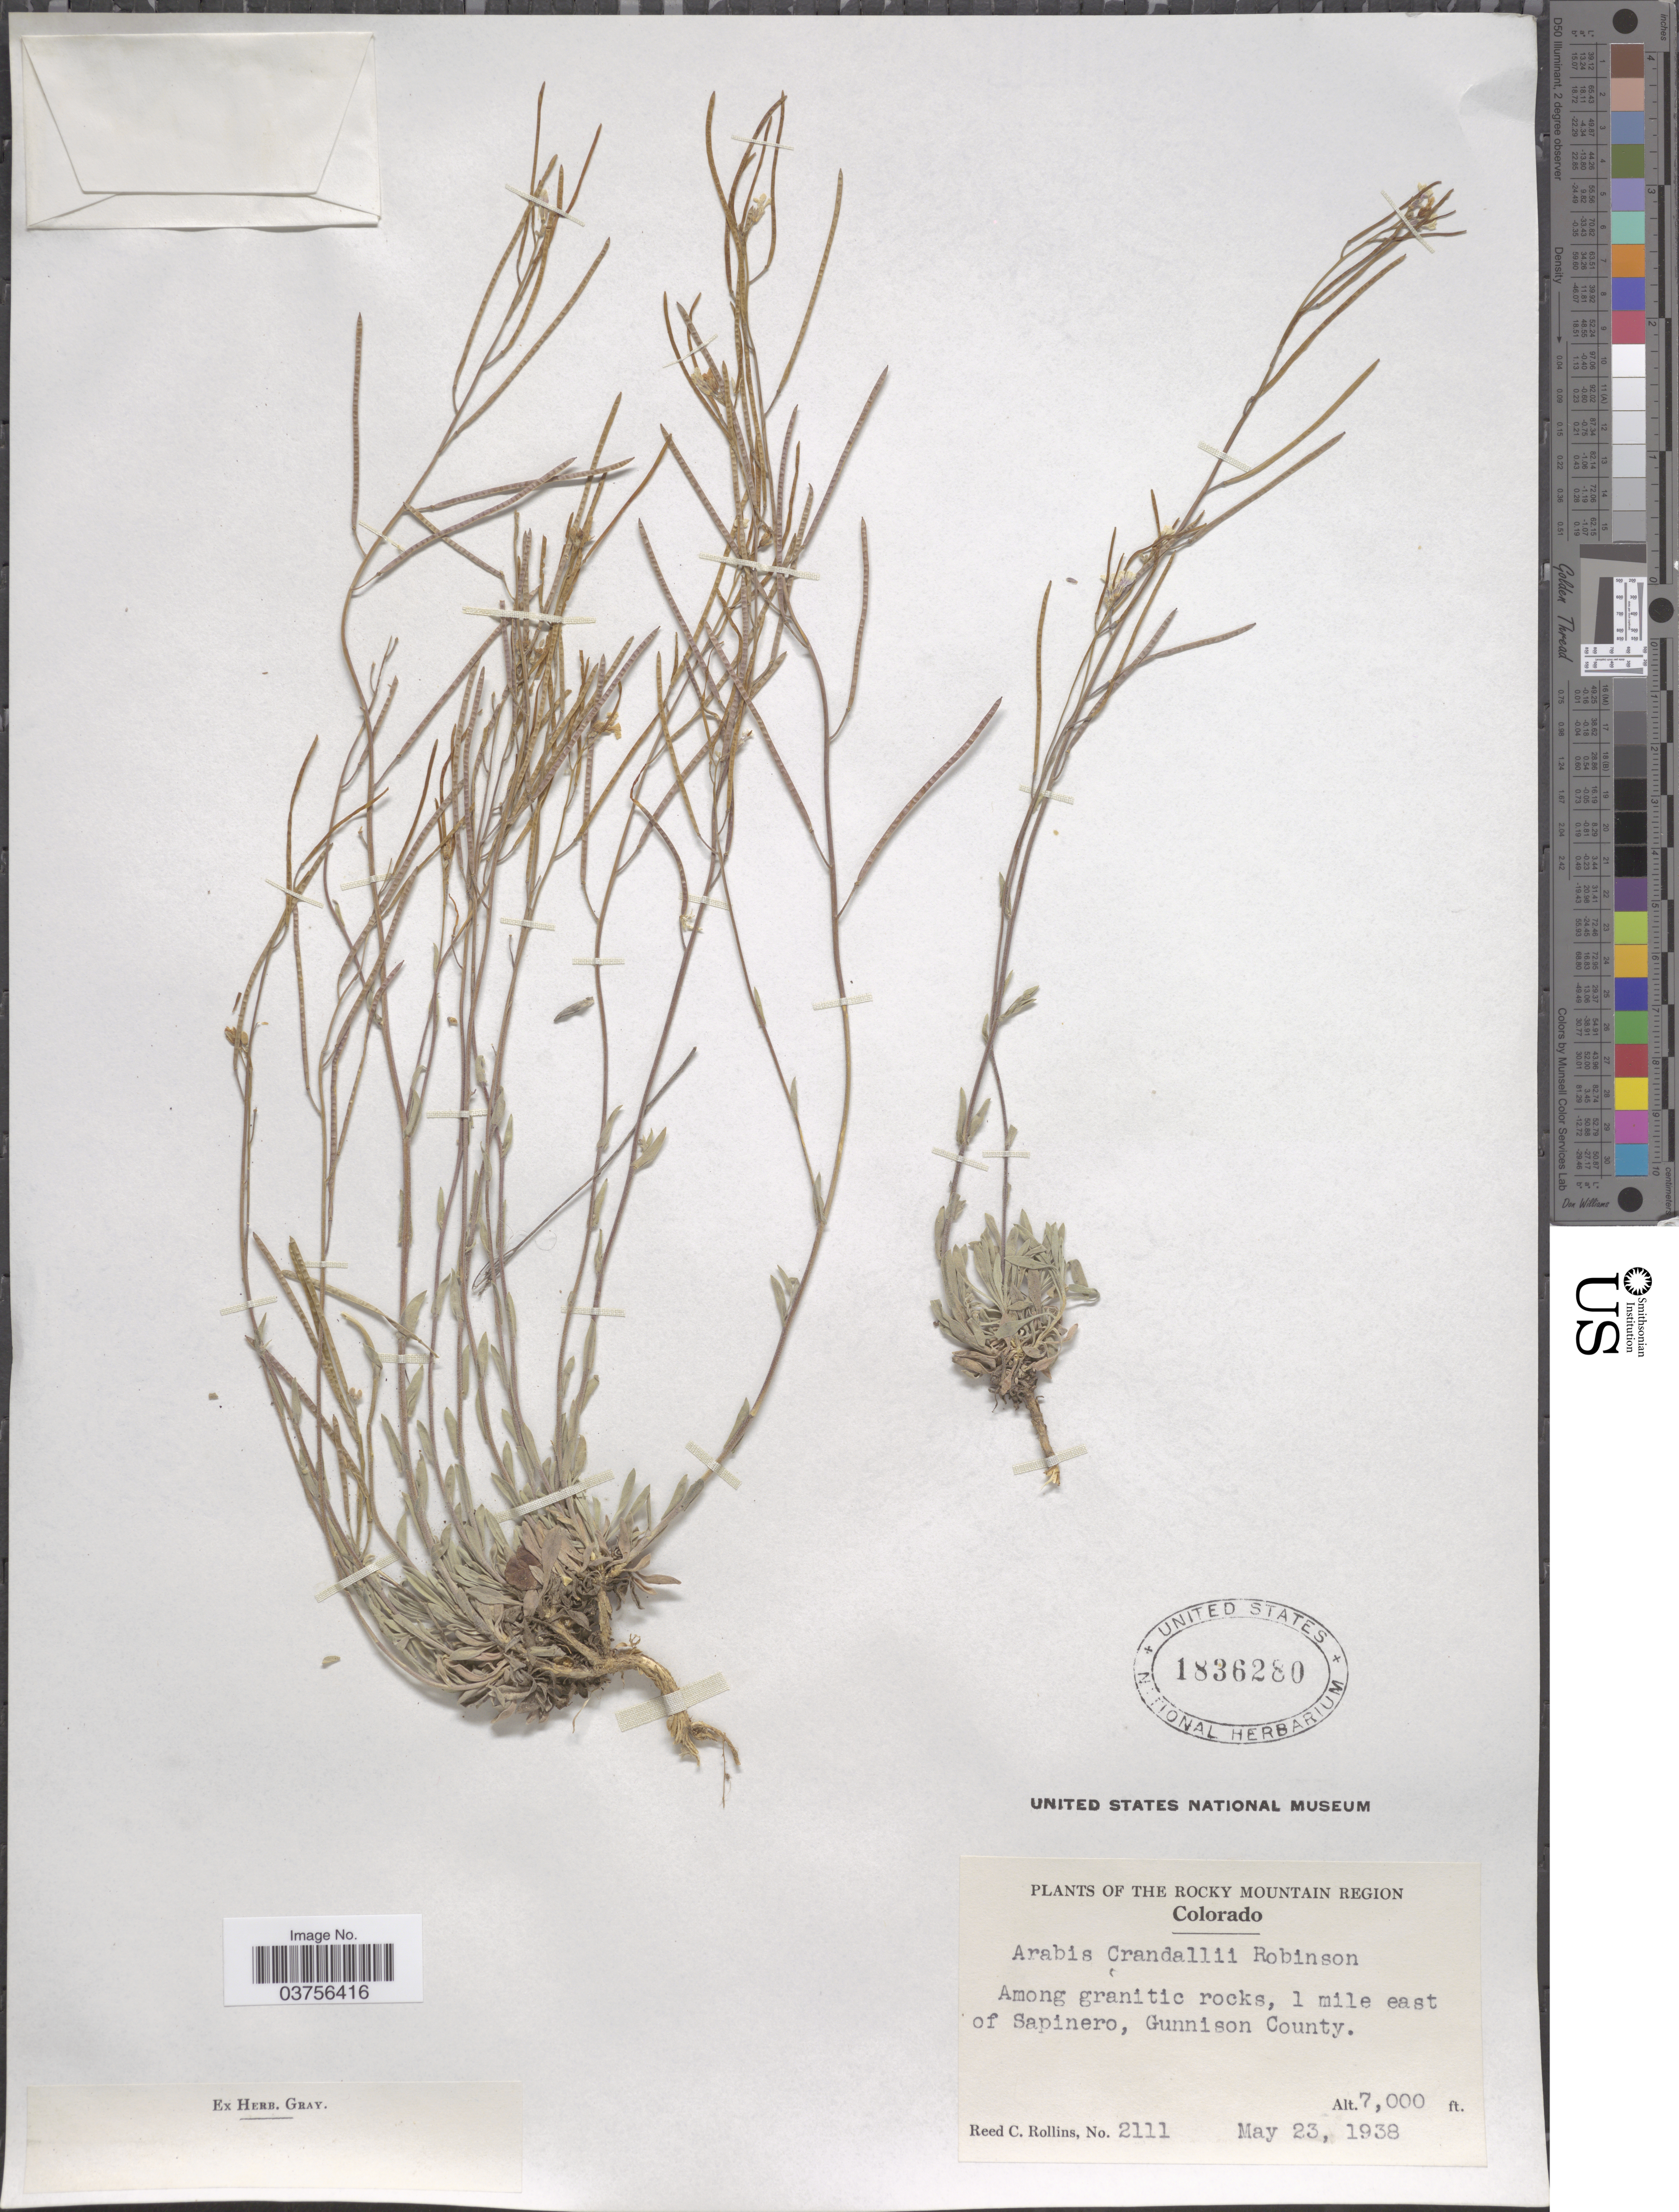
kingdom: Plantae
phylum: Tracheophyta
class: Magnoliopsida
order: Brassicales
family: Brassicaceae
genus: Arabis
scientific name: Arabis crandallii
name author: B.L. Rob.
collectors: R. C. Rollins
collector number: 2111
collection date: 1938-05-23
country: United States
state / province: Colorado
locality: The Rocky Mountain Region. 1 mile east of Sapinero, Gunnison County.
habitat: among granitic rocks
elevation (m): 2134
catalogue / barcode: US 1836280